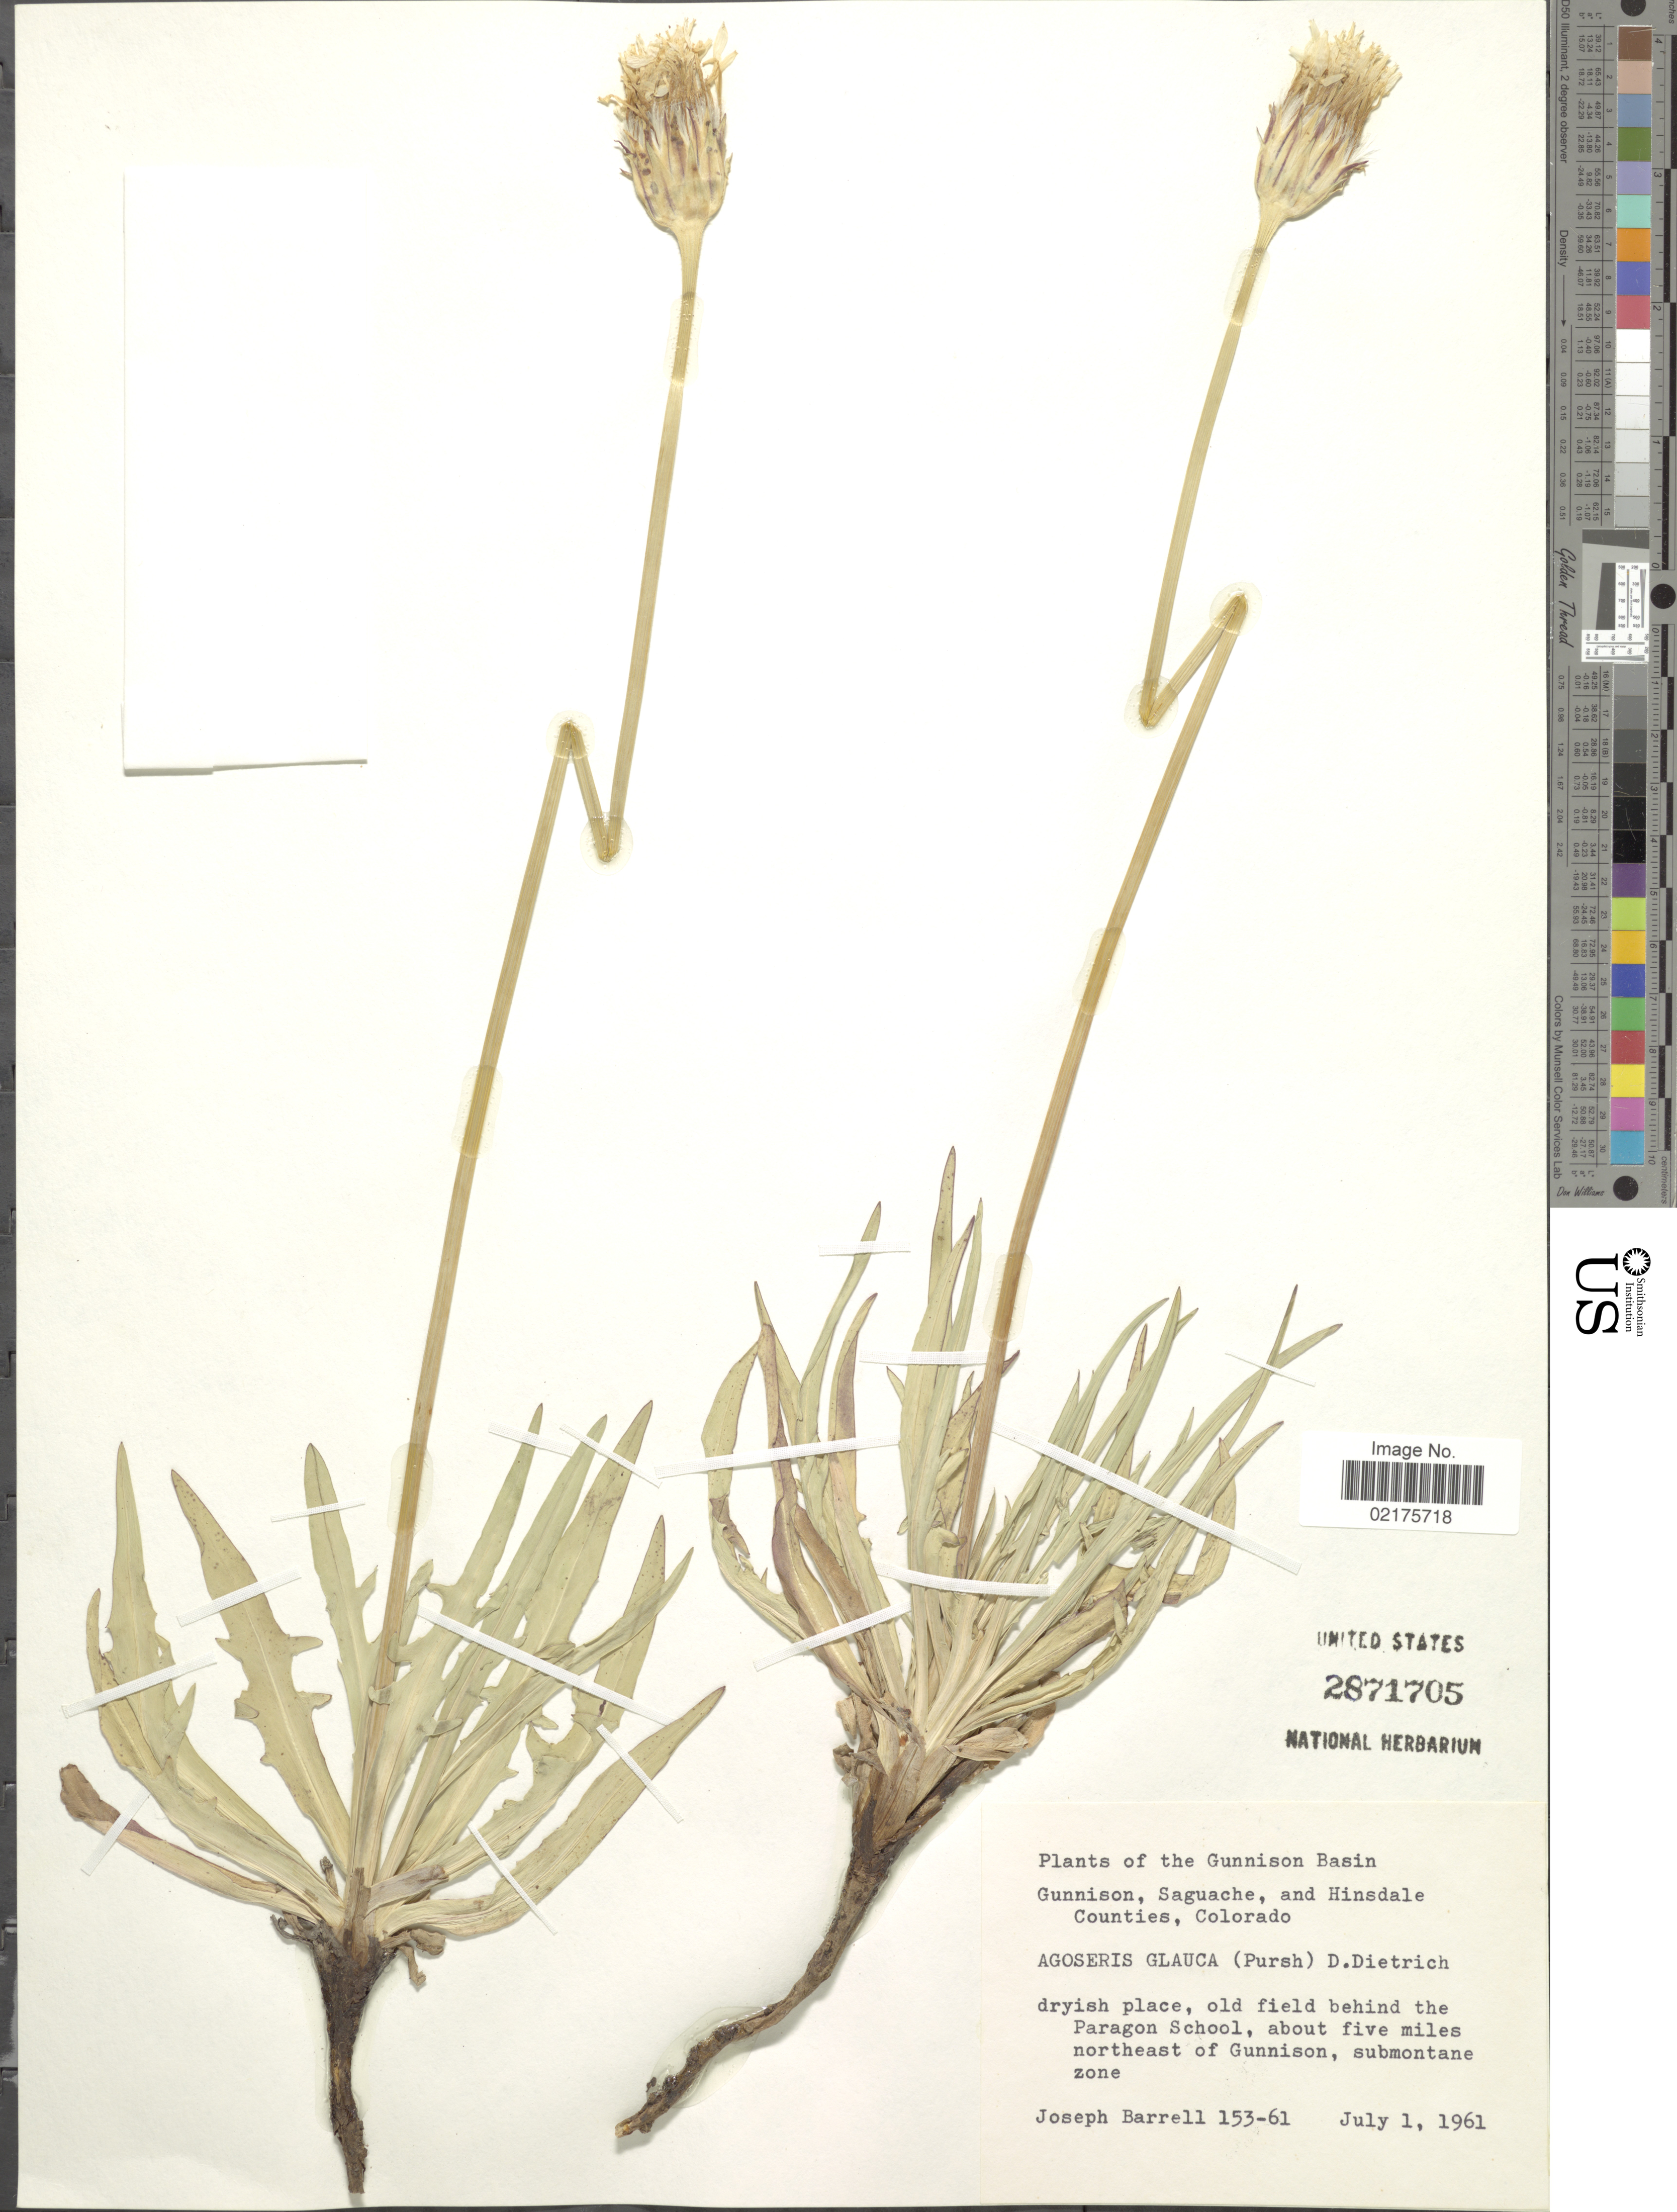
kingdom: Plantae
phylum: Tracheophyta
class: Magnoliopsida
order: Asterales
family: Asteraceae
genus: Agoseris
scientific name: Agoseris glauca var. glauca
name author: (Pursh) Raf.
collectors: J. Barrell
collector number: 153-61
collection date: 1961-07-01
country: United States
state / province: Colorado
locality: The Gunnison Basin, Gunnison, Saguache, and Hinsdale Counties, behind the Paragon School, about five miles northeast of Gunnison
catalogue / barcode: US 2871705